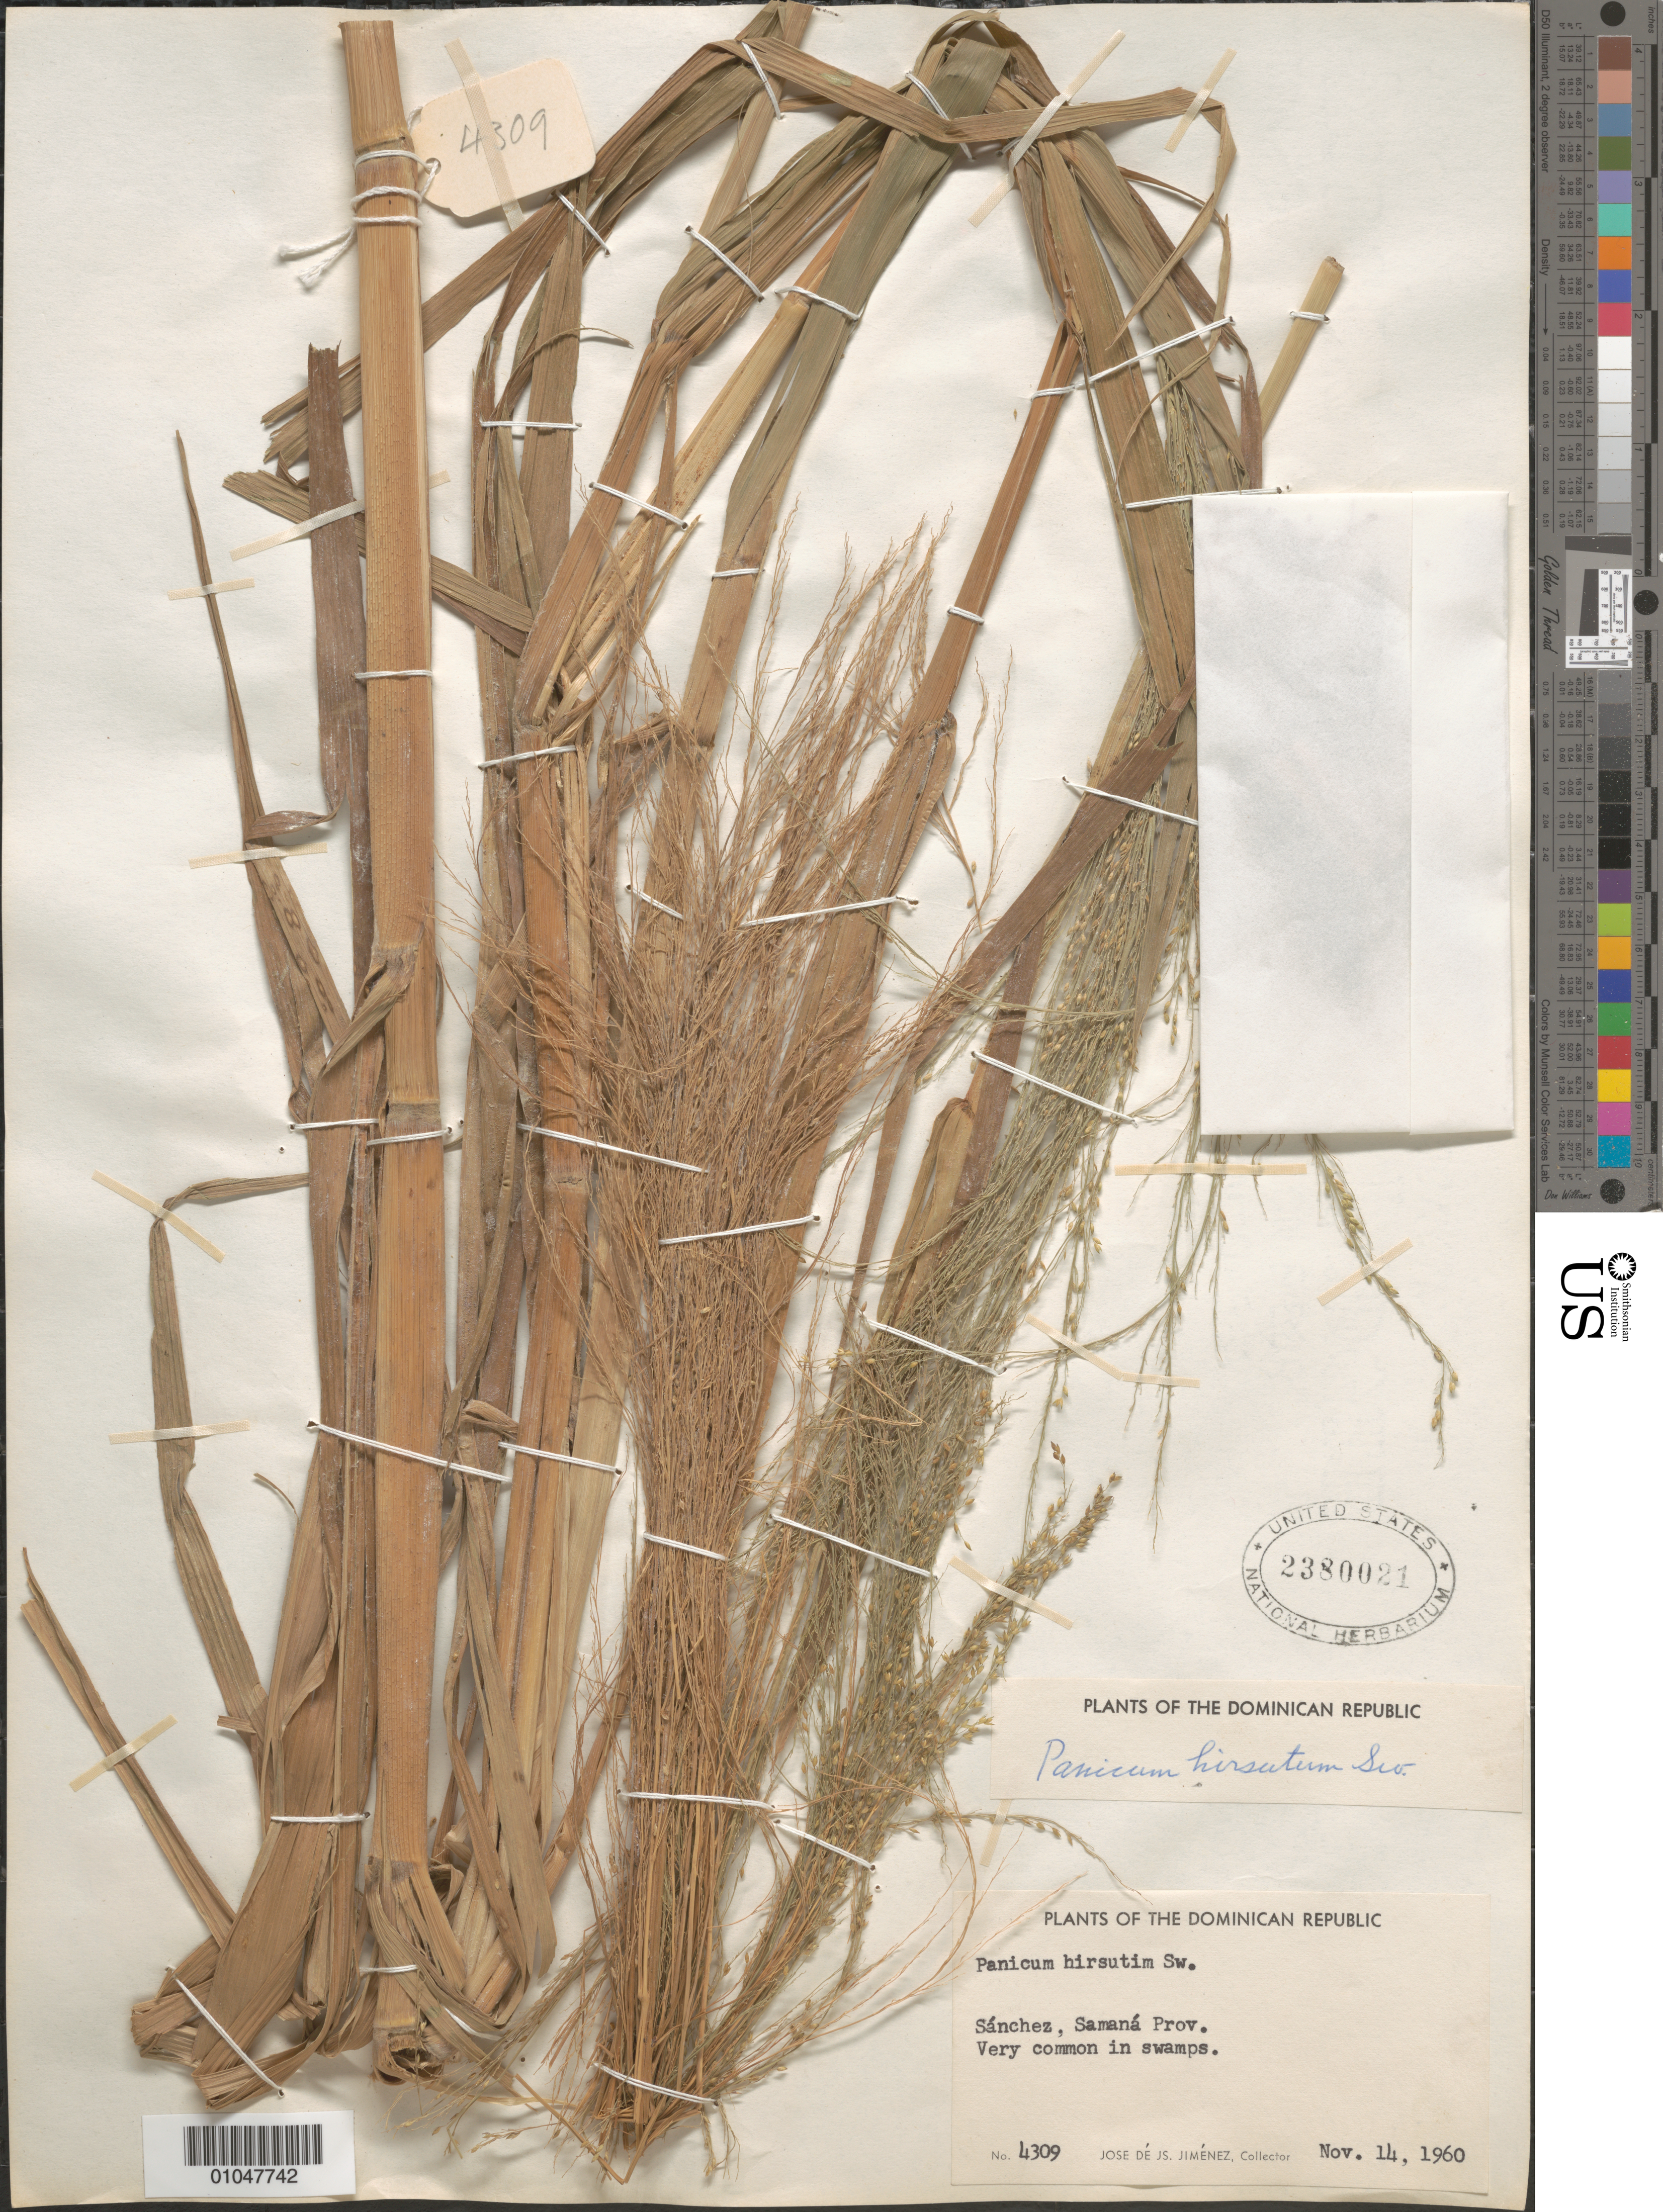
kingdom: Plantae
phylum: Tracheophyta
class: Liliopsida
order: Poales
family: Poaceae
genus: Panicum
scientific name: Panicum hirsutum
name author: Sw.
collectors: J. J. Jiménez Almonte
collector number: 4309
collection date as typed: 14 Nov 1960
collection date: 1960-11-14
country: Dominican Republic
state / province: Samaná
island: Hispaniola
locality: Sanchez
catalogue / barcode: US 2380021